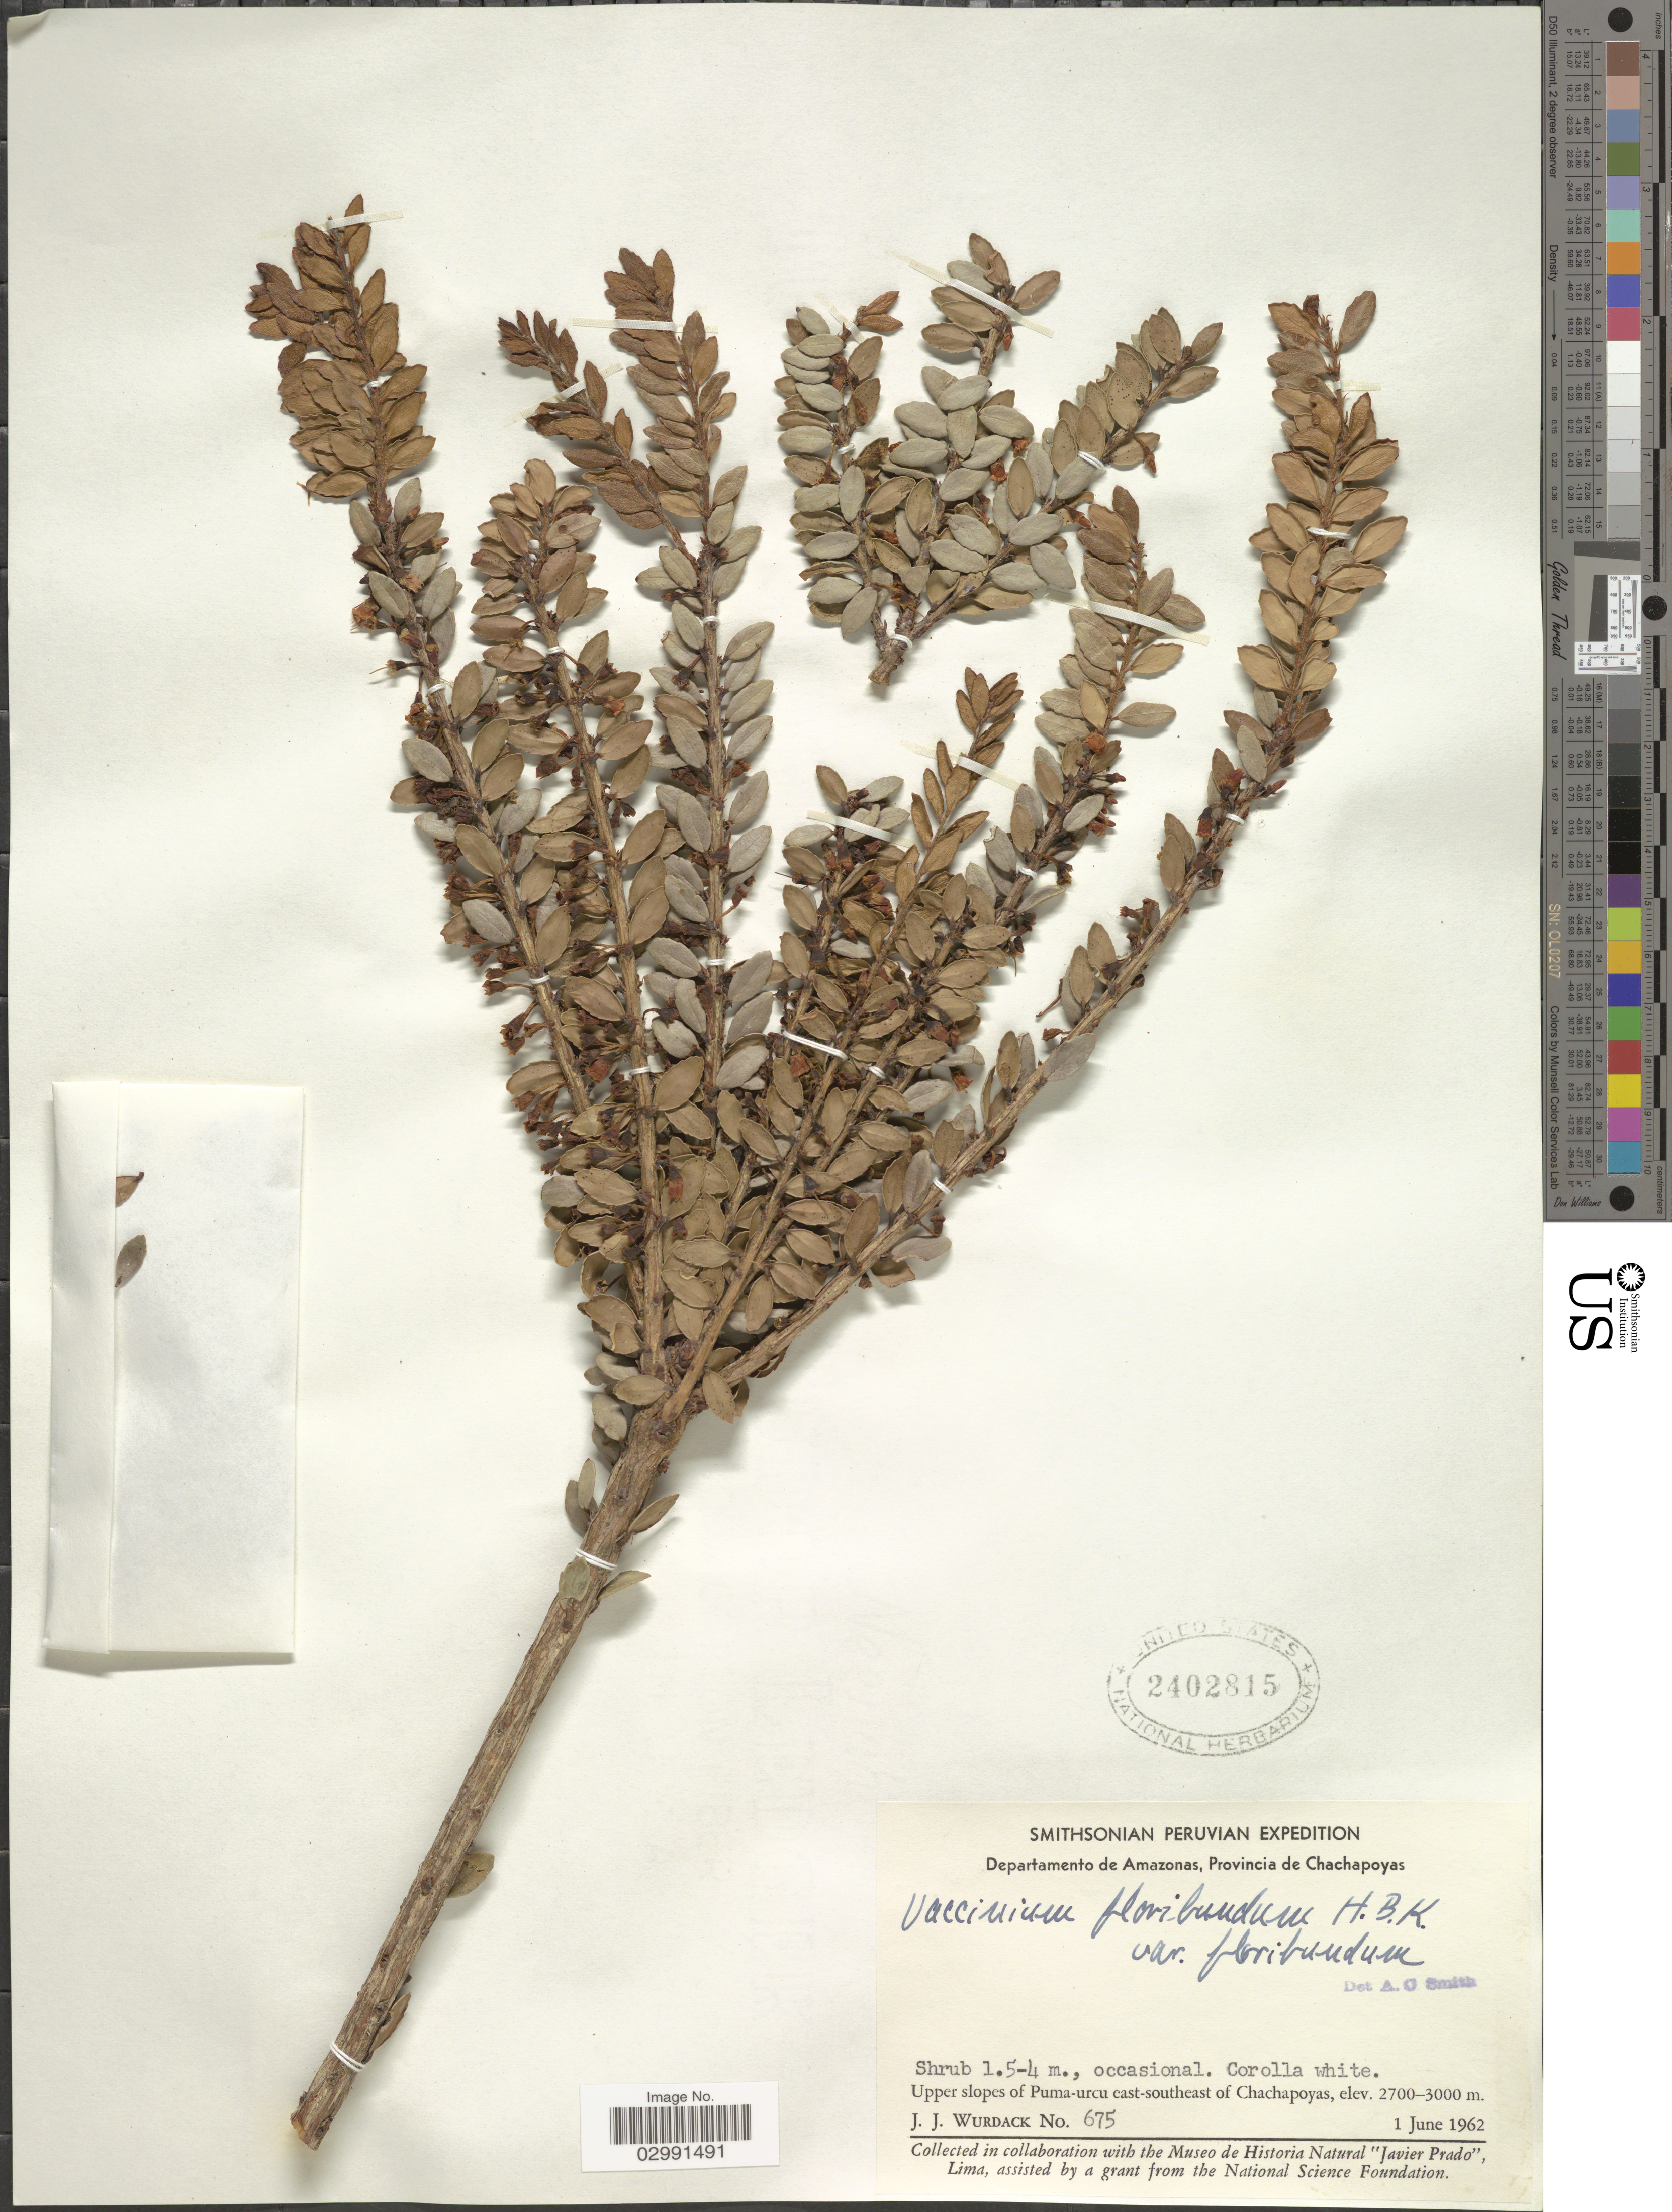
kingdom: Plantae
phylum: Tracheophyta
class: Magnoliopsida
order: Ericales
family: Ericaceae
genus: Vaccinium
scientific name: Vaccinium floribundum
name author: Kunth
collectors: J. J. Wurdack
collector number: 675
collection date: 1962-06-01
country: Peru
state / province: Amazonas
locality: Departamento de Amazonas, Provincia de Chachapoyas. Upper slopes of Puma-urcu east-southeast of Chachapoyas.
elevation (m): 2700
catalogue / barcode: US 2402815